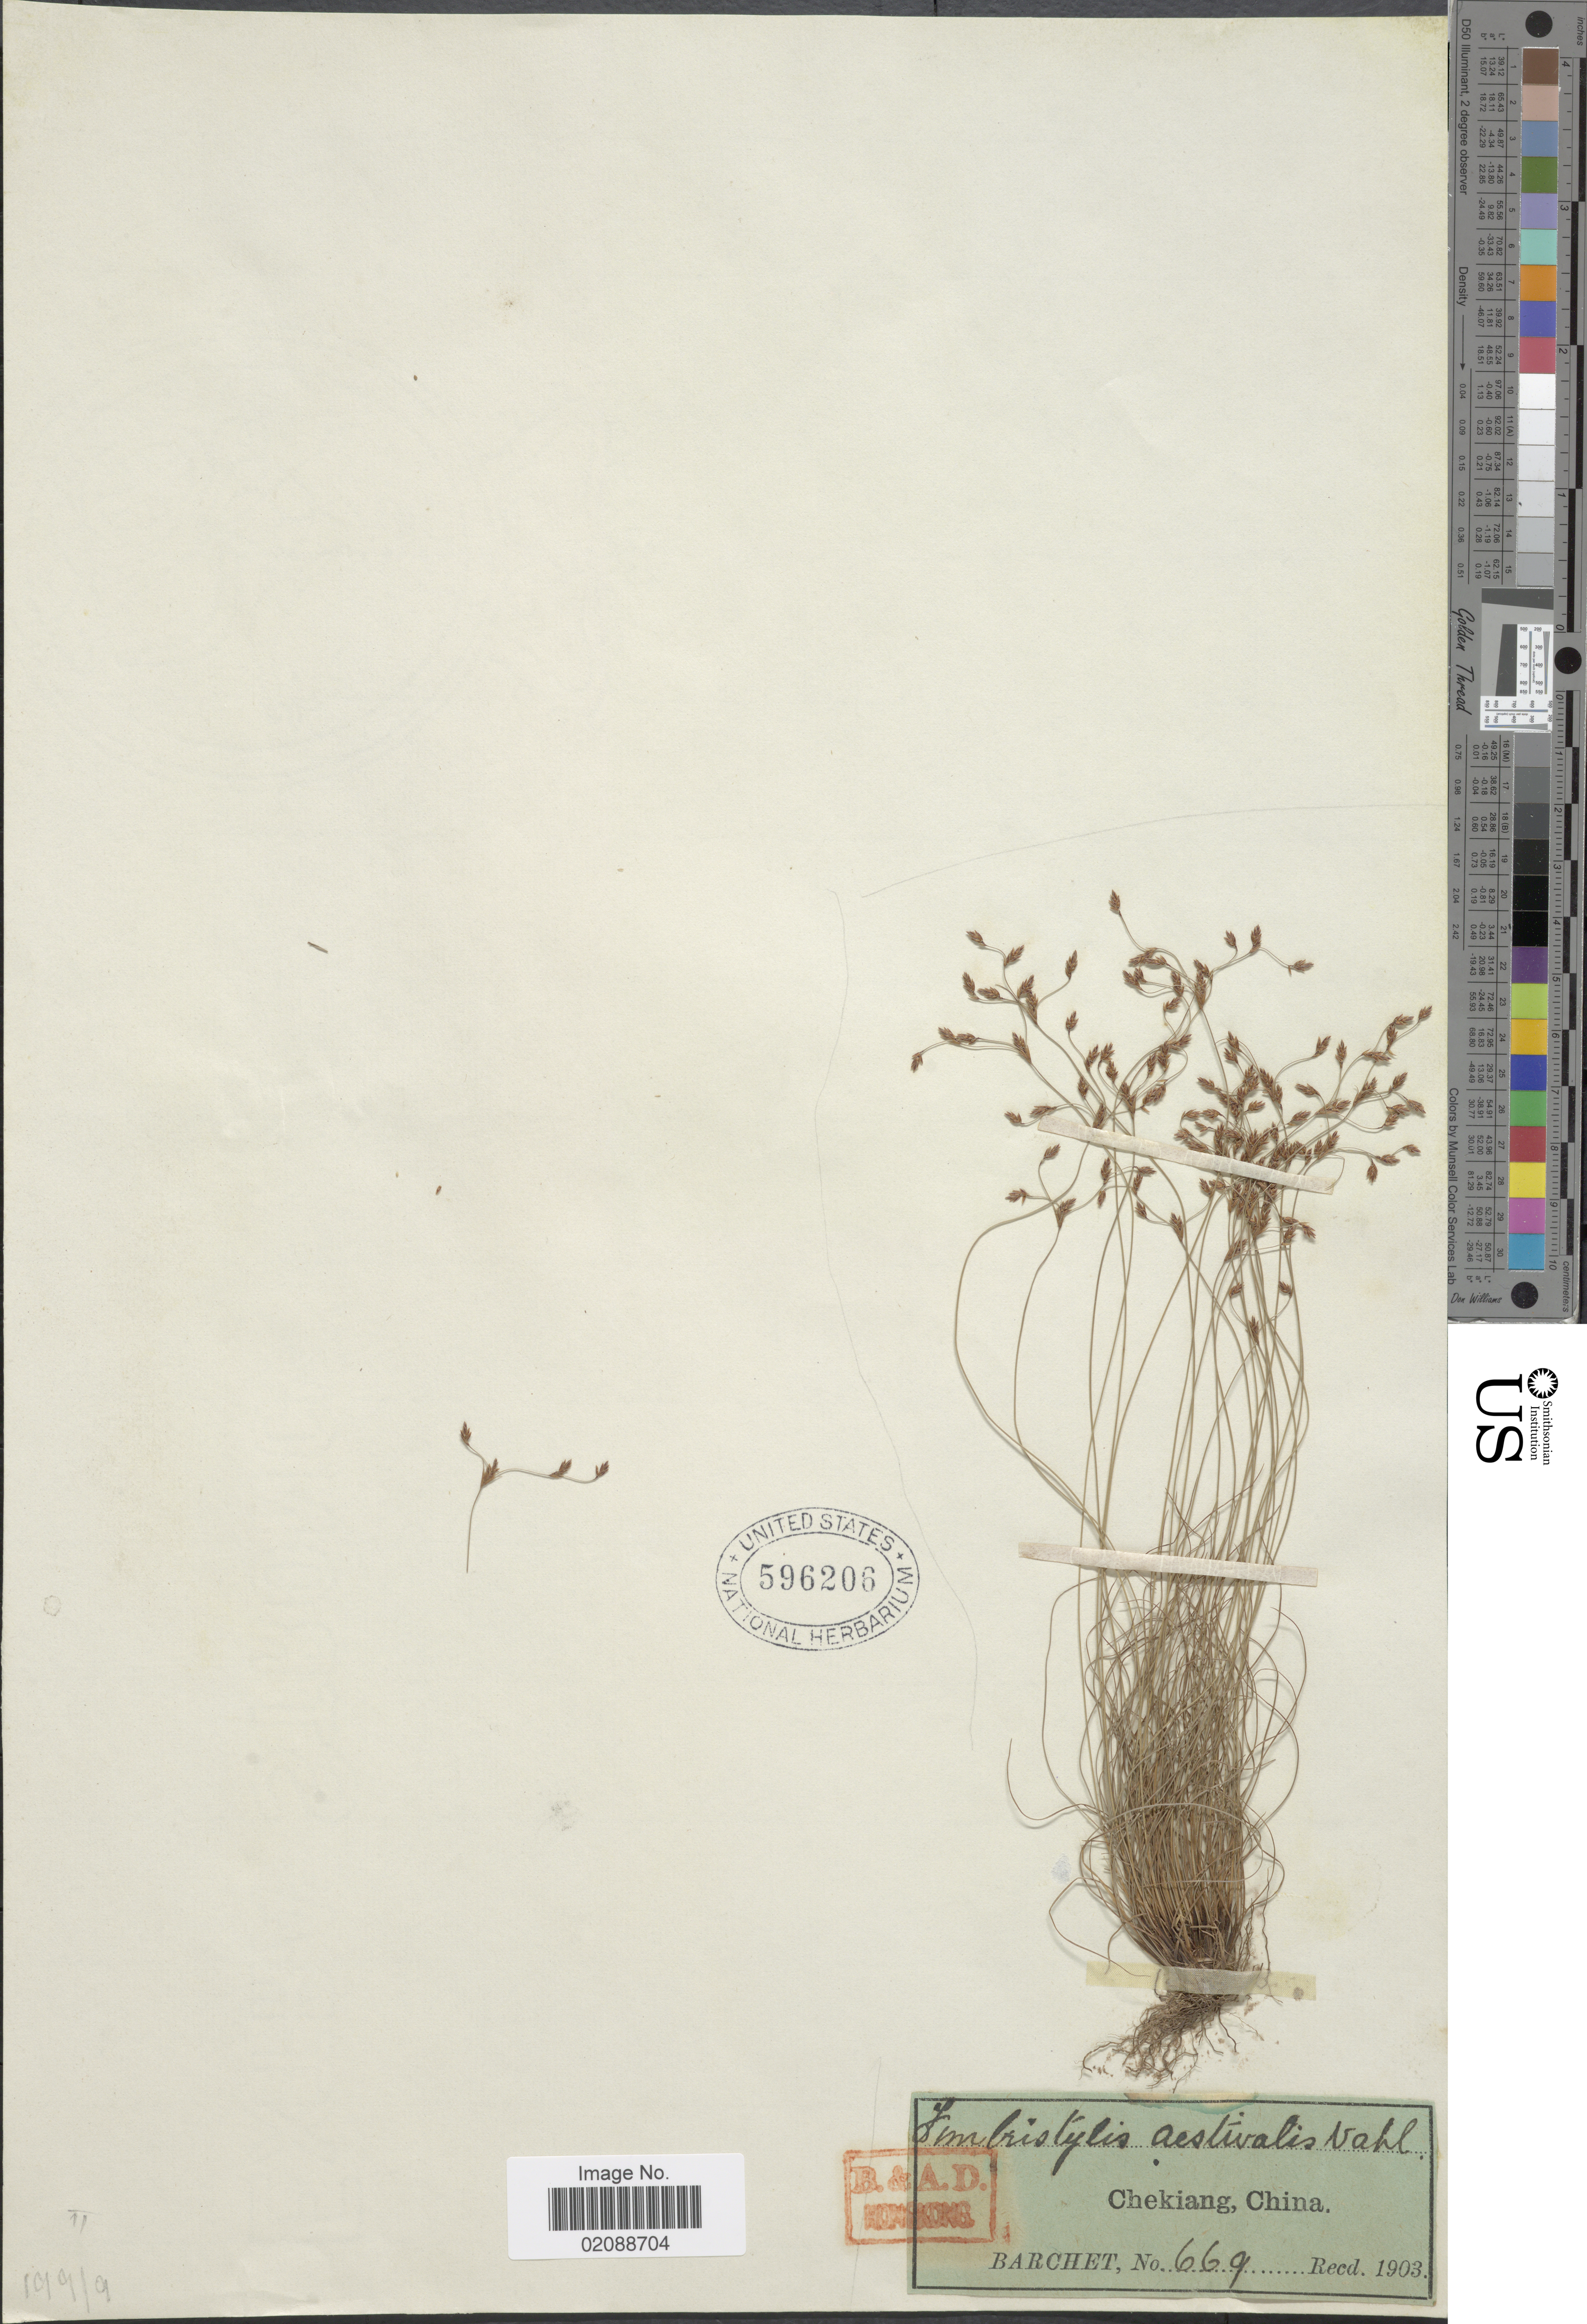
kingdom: Plantae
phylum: Tracheophyta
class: Liliopsida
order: Poales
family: Cyperaceae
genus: Fimbristylis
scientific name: Fimbristylis aestivalis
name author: (Retz.) Vahl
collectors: Barchet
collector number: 669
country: China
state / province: Zhejiang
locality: Chekiang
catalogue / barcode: US 596206